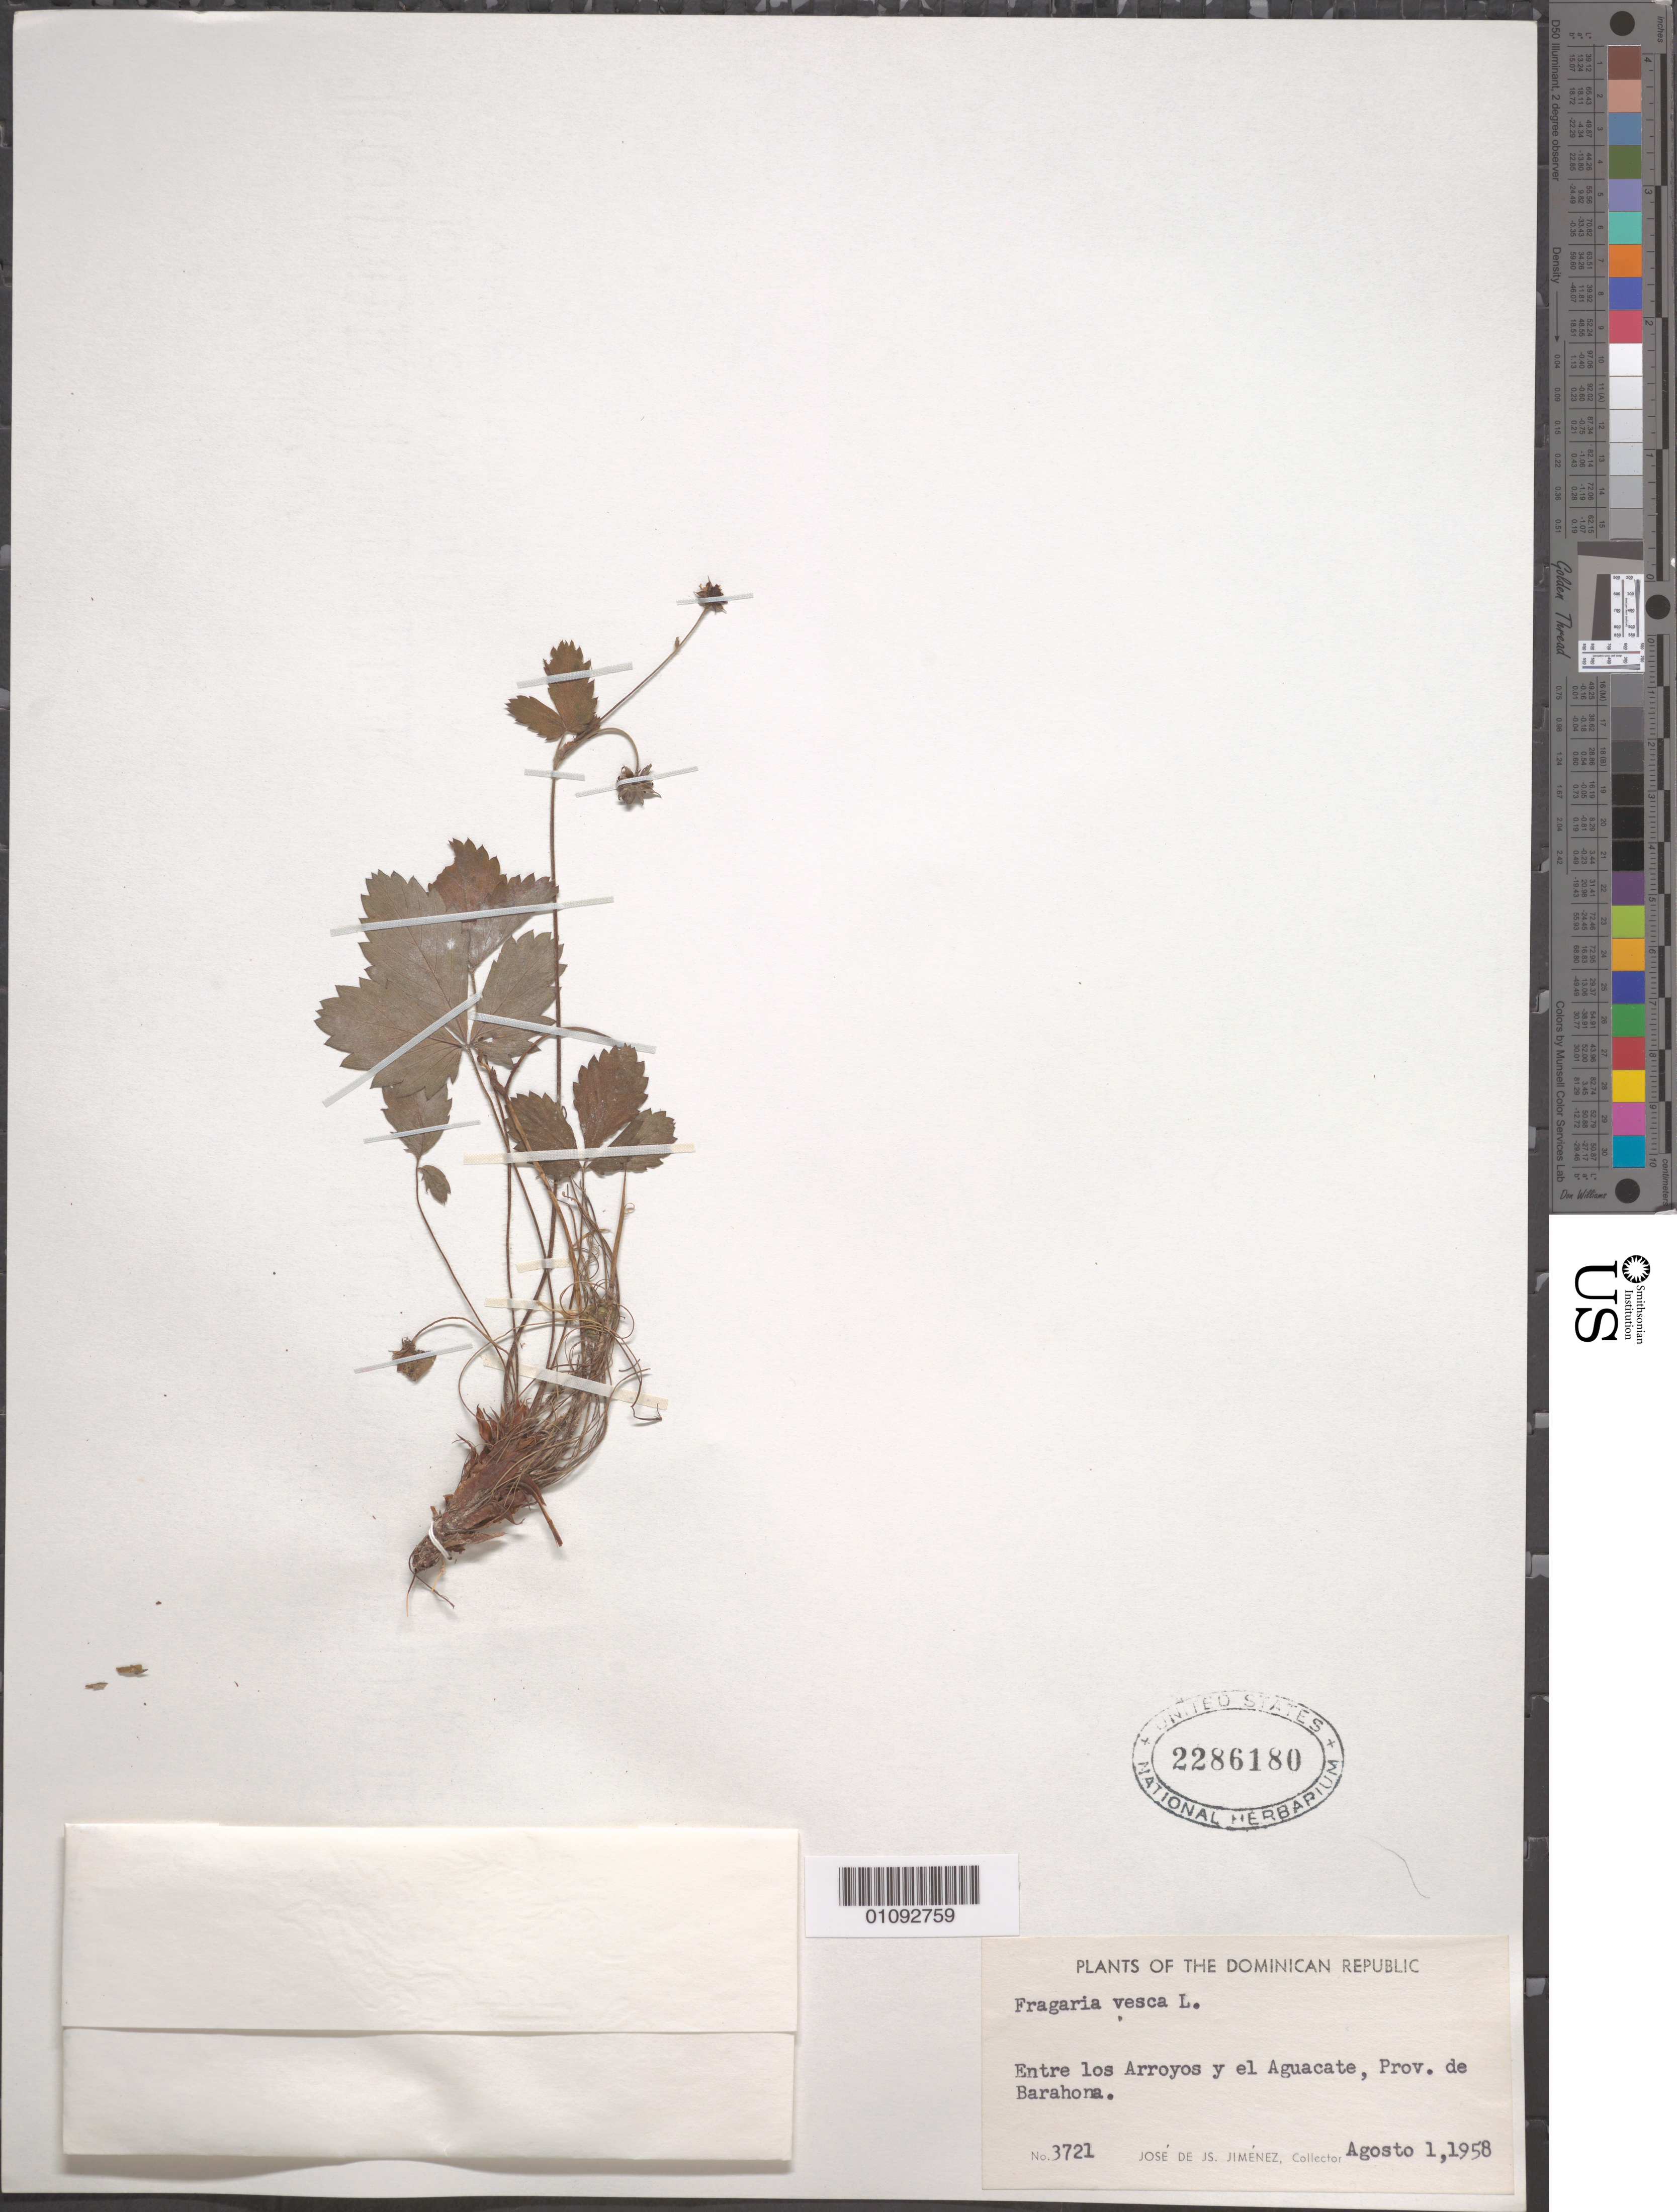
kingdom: Plantae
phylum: Tracheophyta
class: Magnoliopsida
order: Rosales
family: Rosaceae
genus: Fragaria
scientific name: Fragaria vesca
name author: L.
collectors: J. J. Jiménez Almonte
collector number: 3721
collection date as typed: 01 Aug 1958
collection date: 1958-08-01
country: Dominican Republic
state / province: Barahona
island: Hispaniola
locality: Entre los Arroyos y el Aguacate.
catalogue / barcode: US 2286180